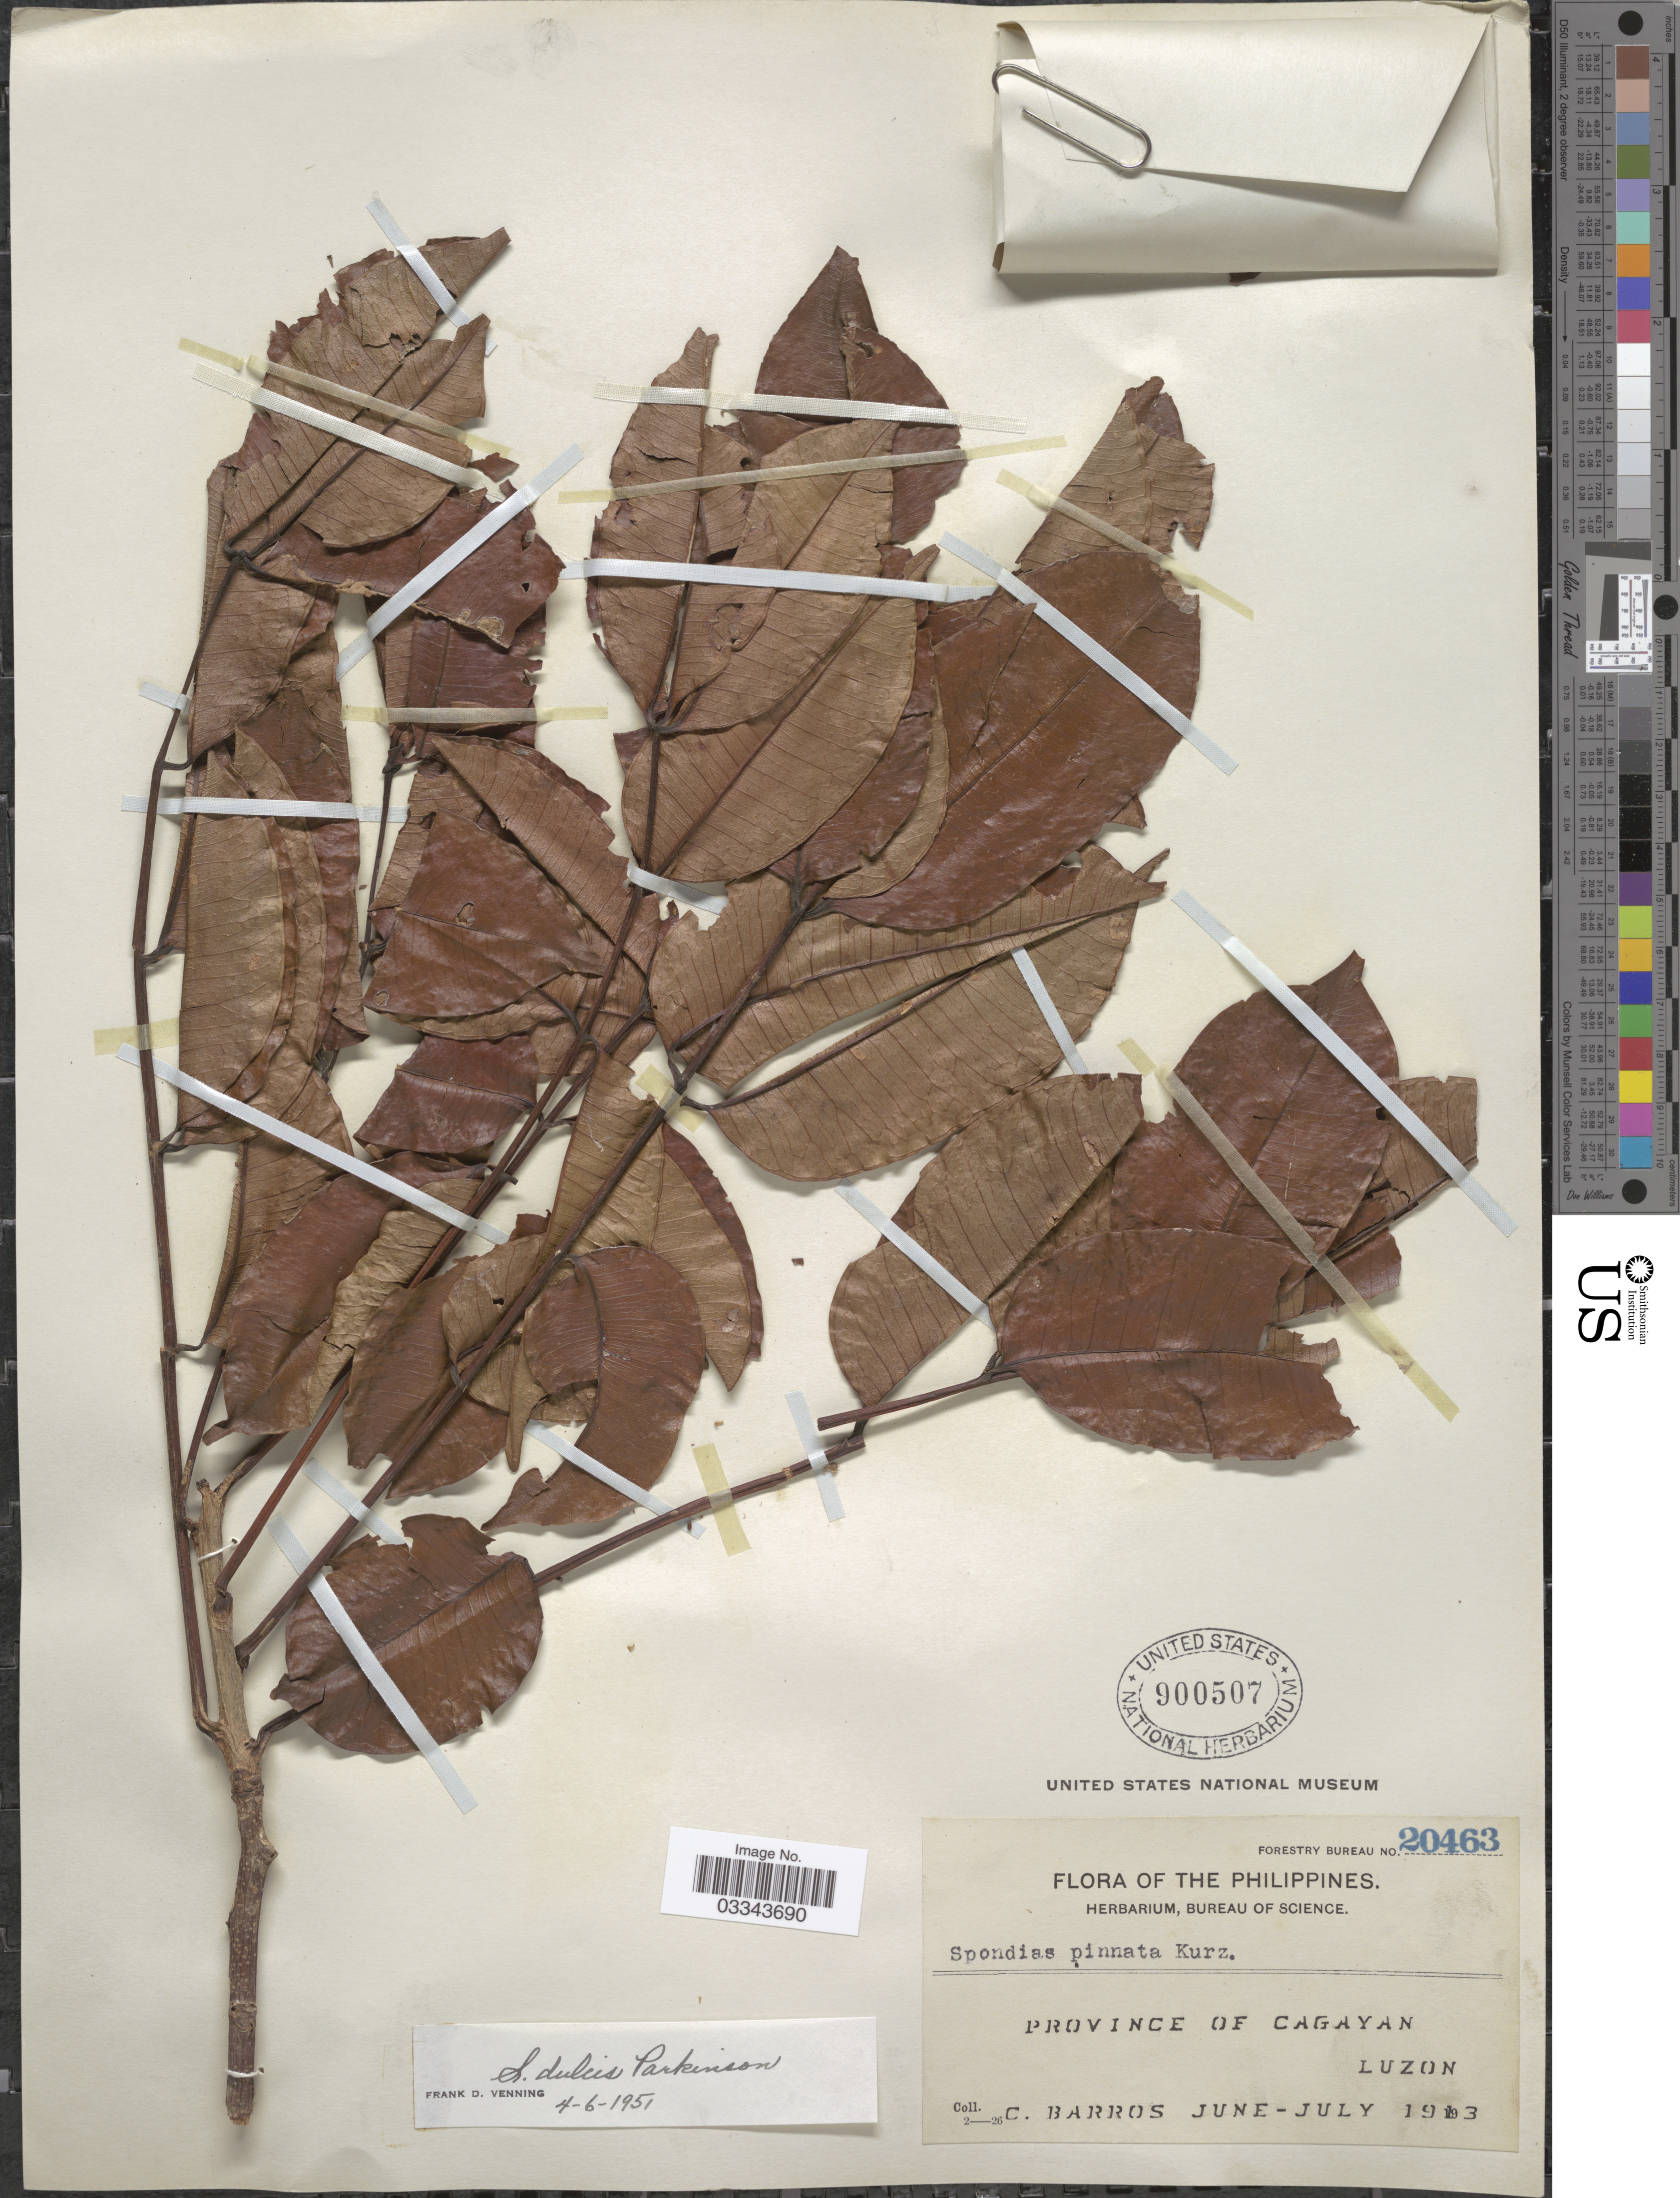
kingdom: Plantae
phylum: Tracheophyta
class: Magnoliopsida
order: Sapindales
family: Anacardiaceae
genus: Spondias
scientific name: Spondias dulcis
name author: Parkinson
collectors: C. Barros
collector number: Forestry Bureau 20463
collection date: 1913-06/1913-07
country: Philippines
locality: Province of Cagayan. Luzon.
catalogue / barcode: US 900507